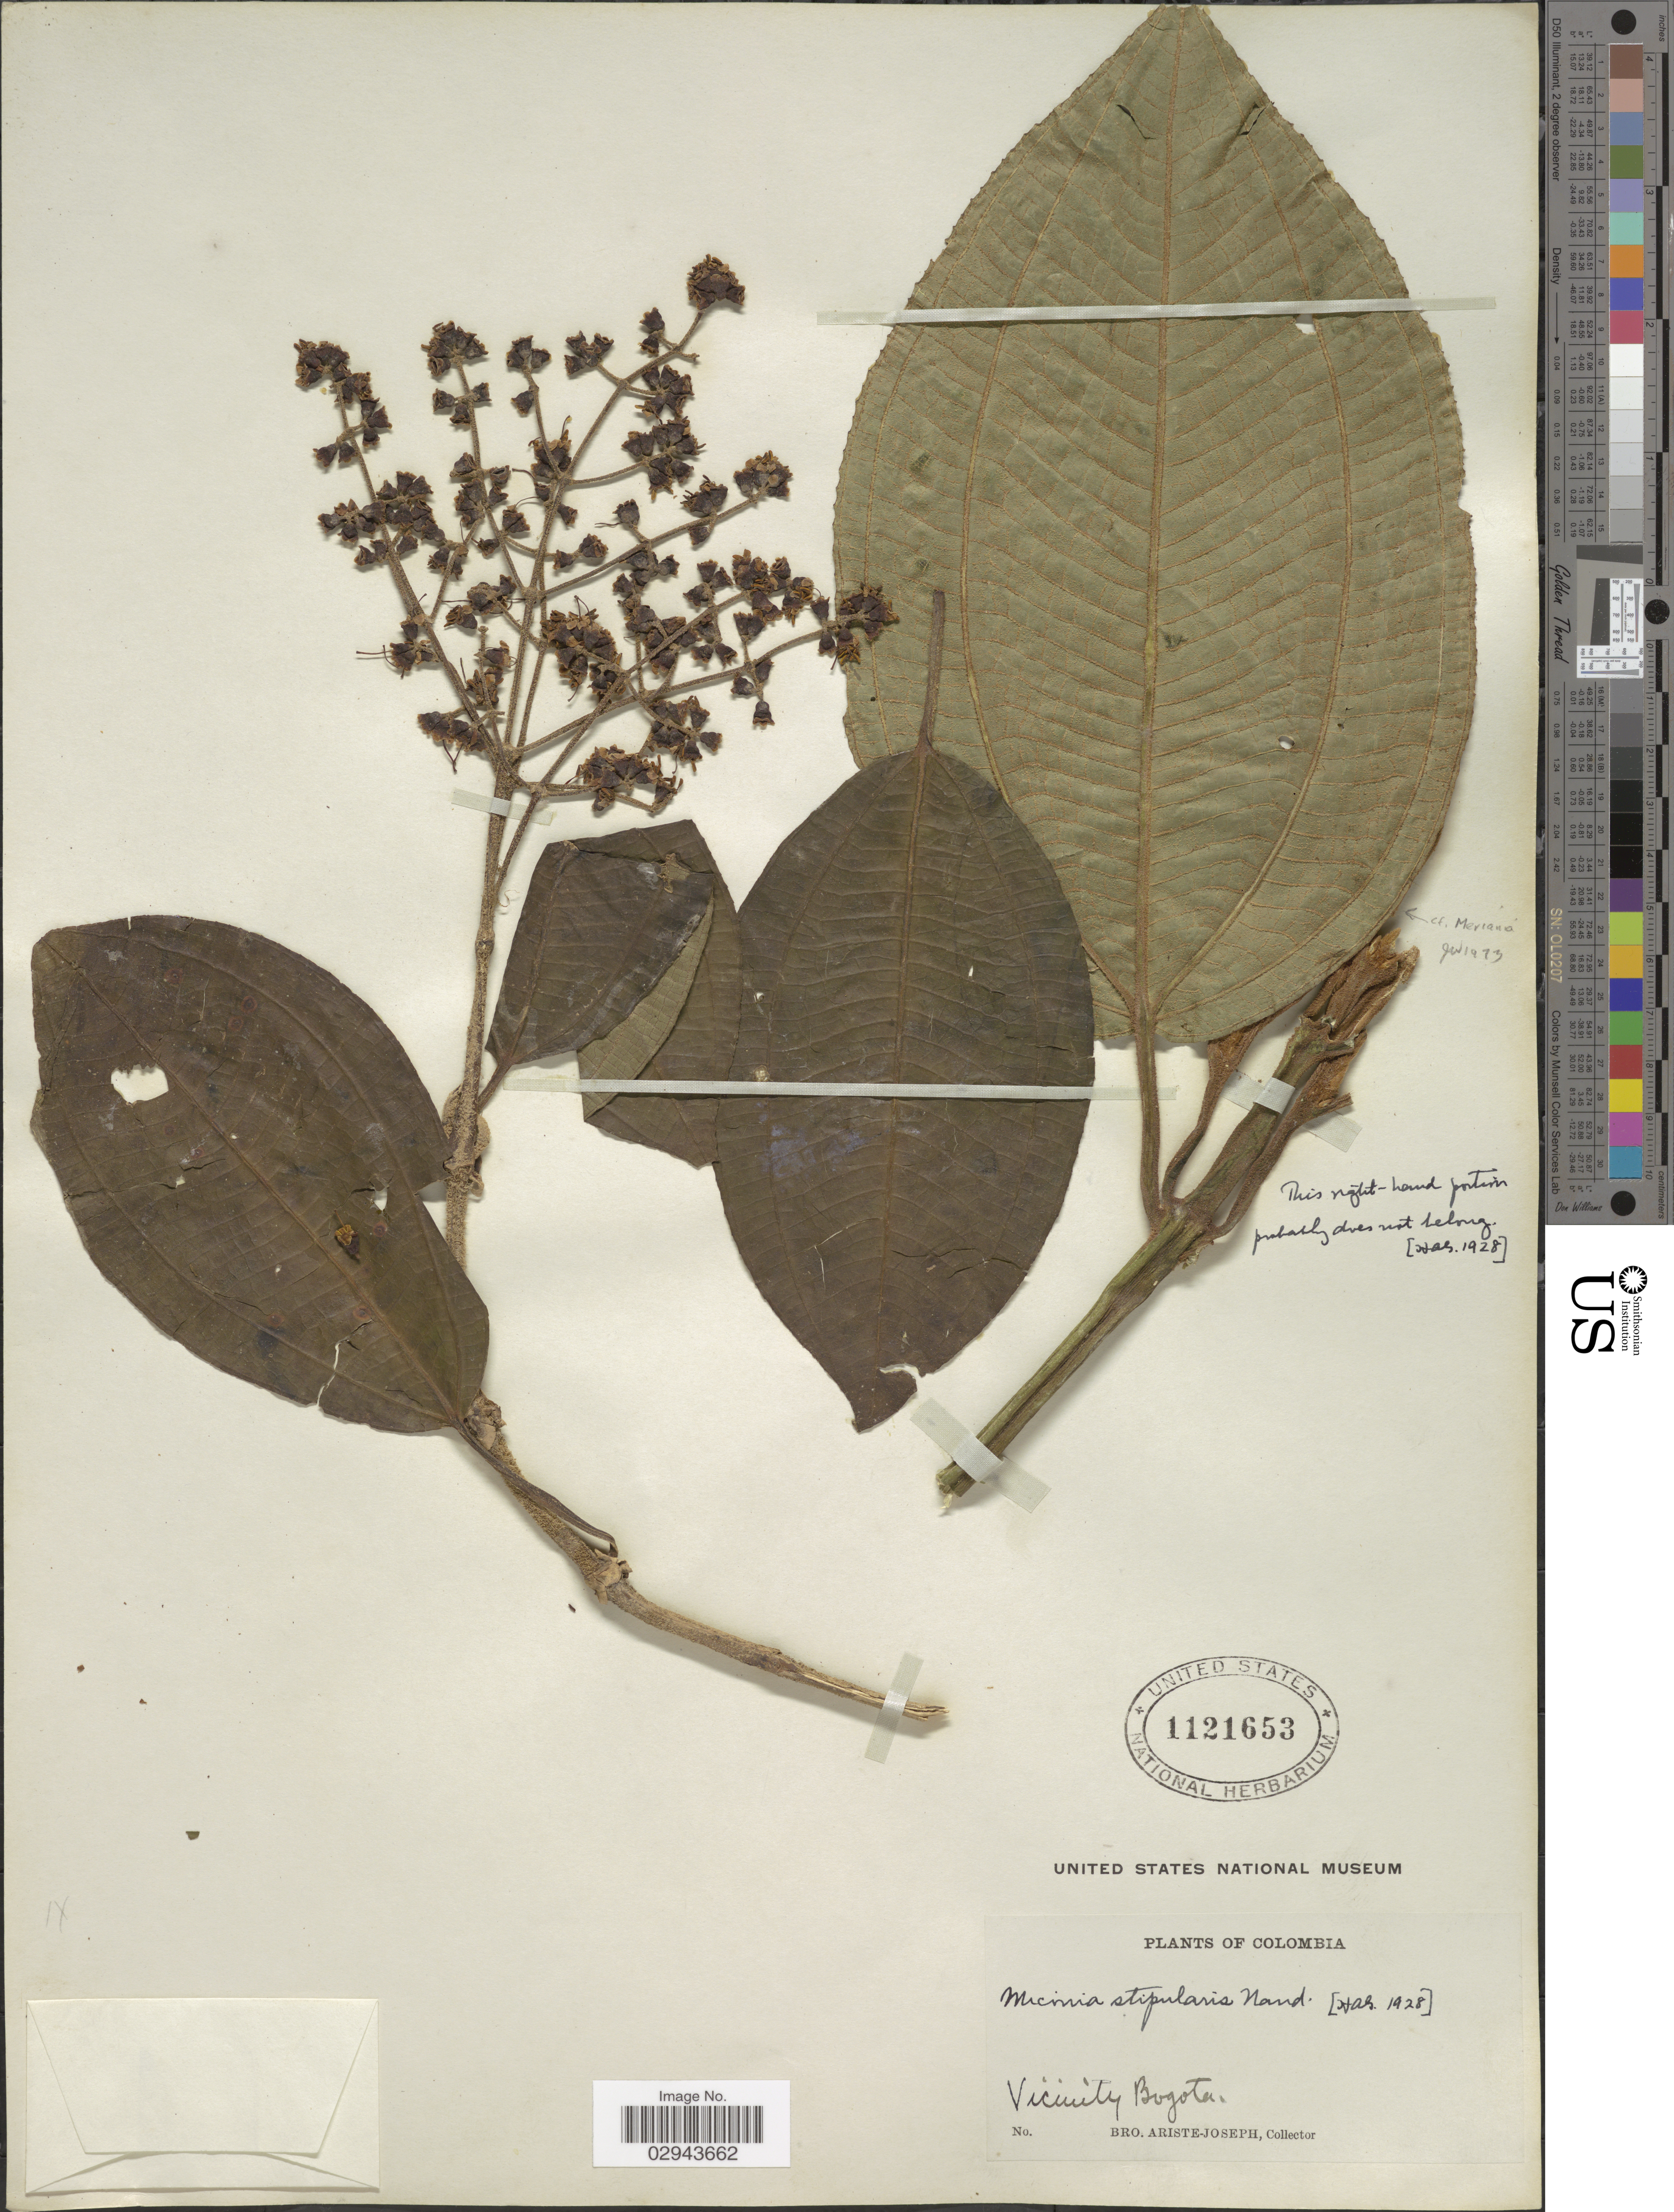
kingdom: Plantae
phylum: Tracheophyta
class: Magnoliopsida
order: Myrtales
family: Melastomataceae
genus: Miconia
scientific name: Miconia stipularis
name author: Naudin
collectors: Bro. Ariste-Joseph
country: Colombia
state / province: Bogota D.C.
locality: Vicinity Bogota.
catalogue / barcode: US 1121653